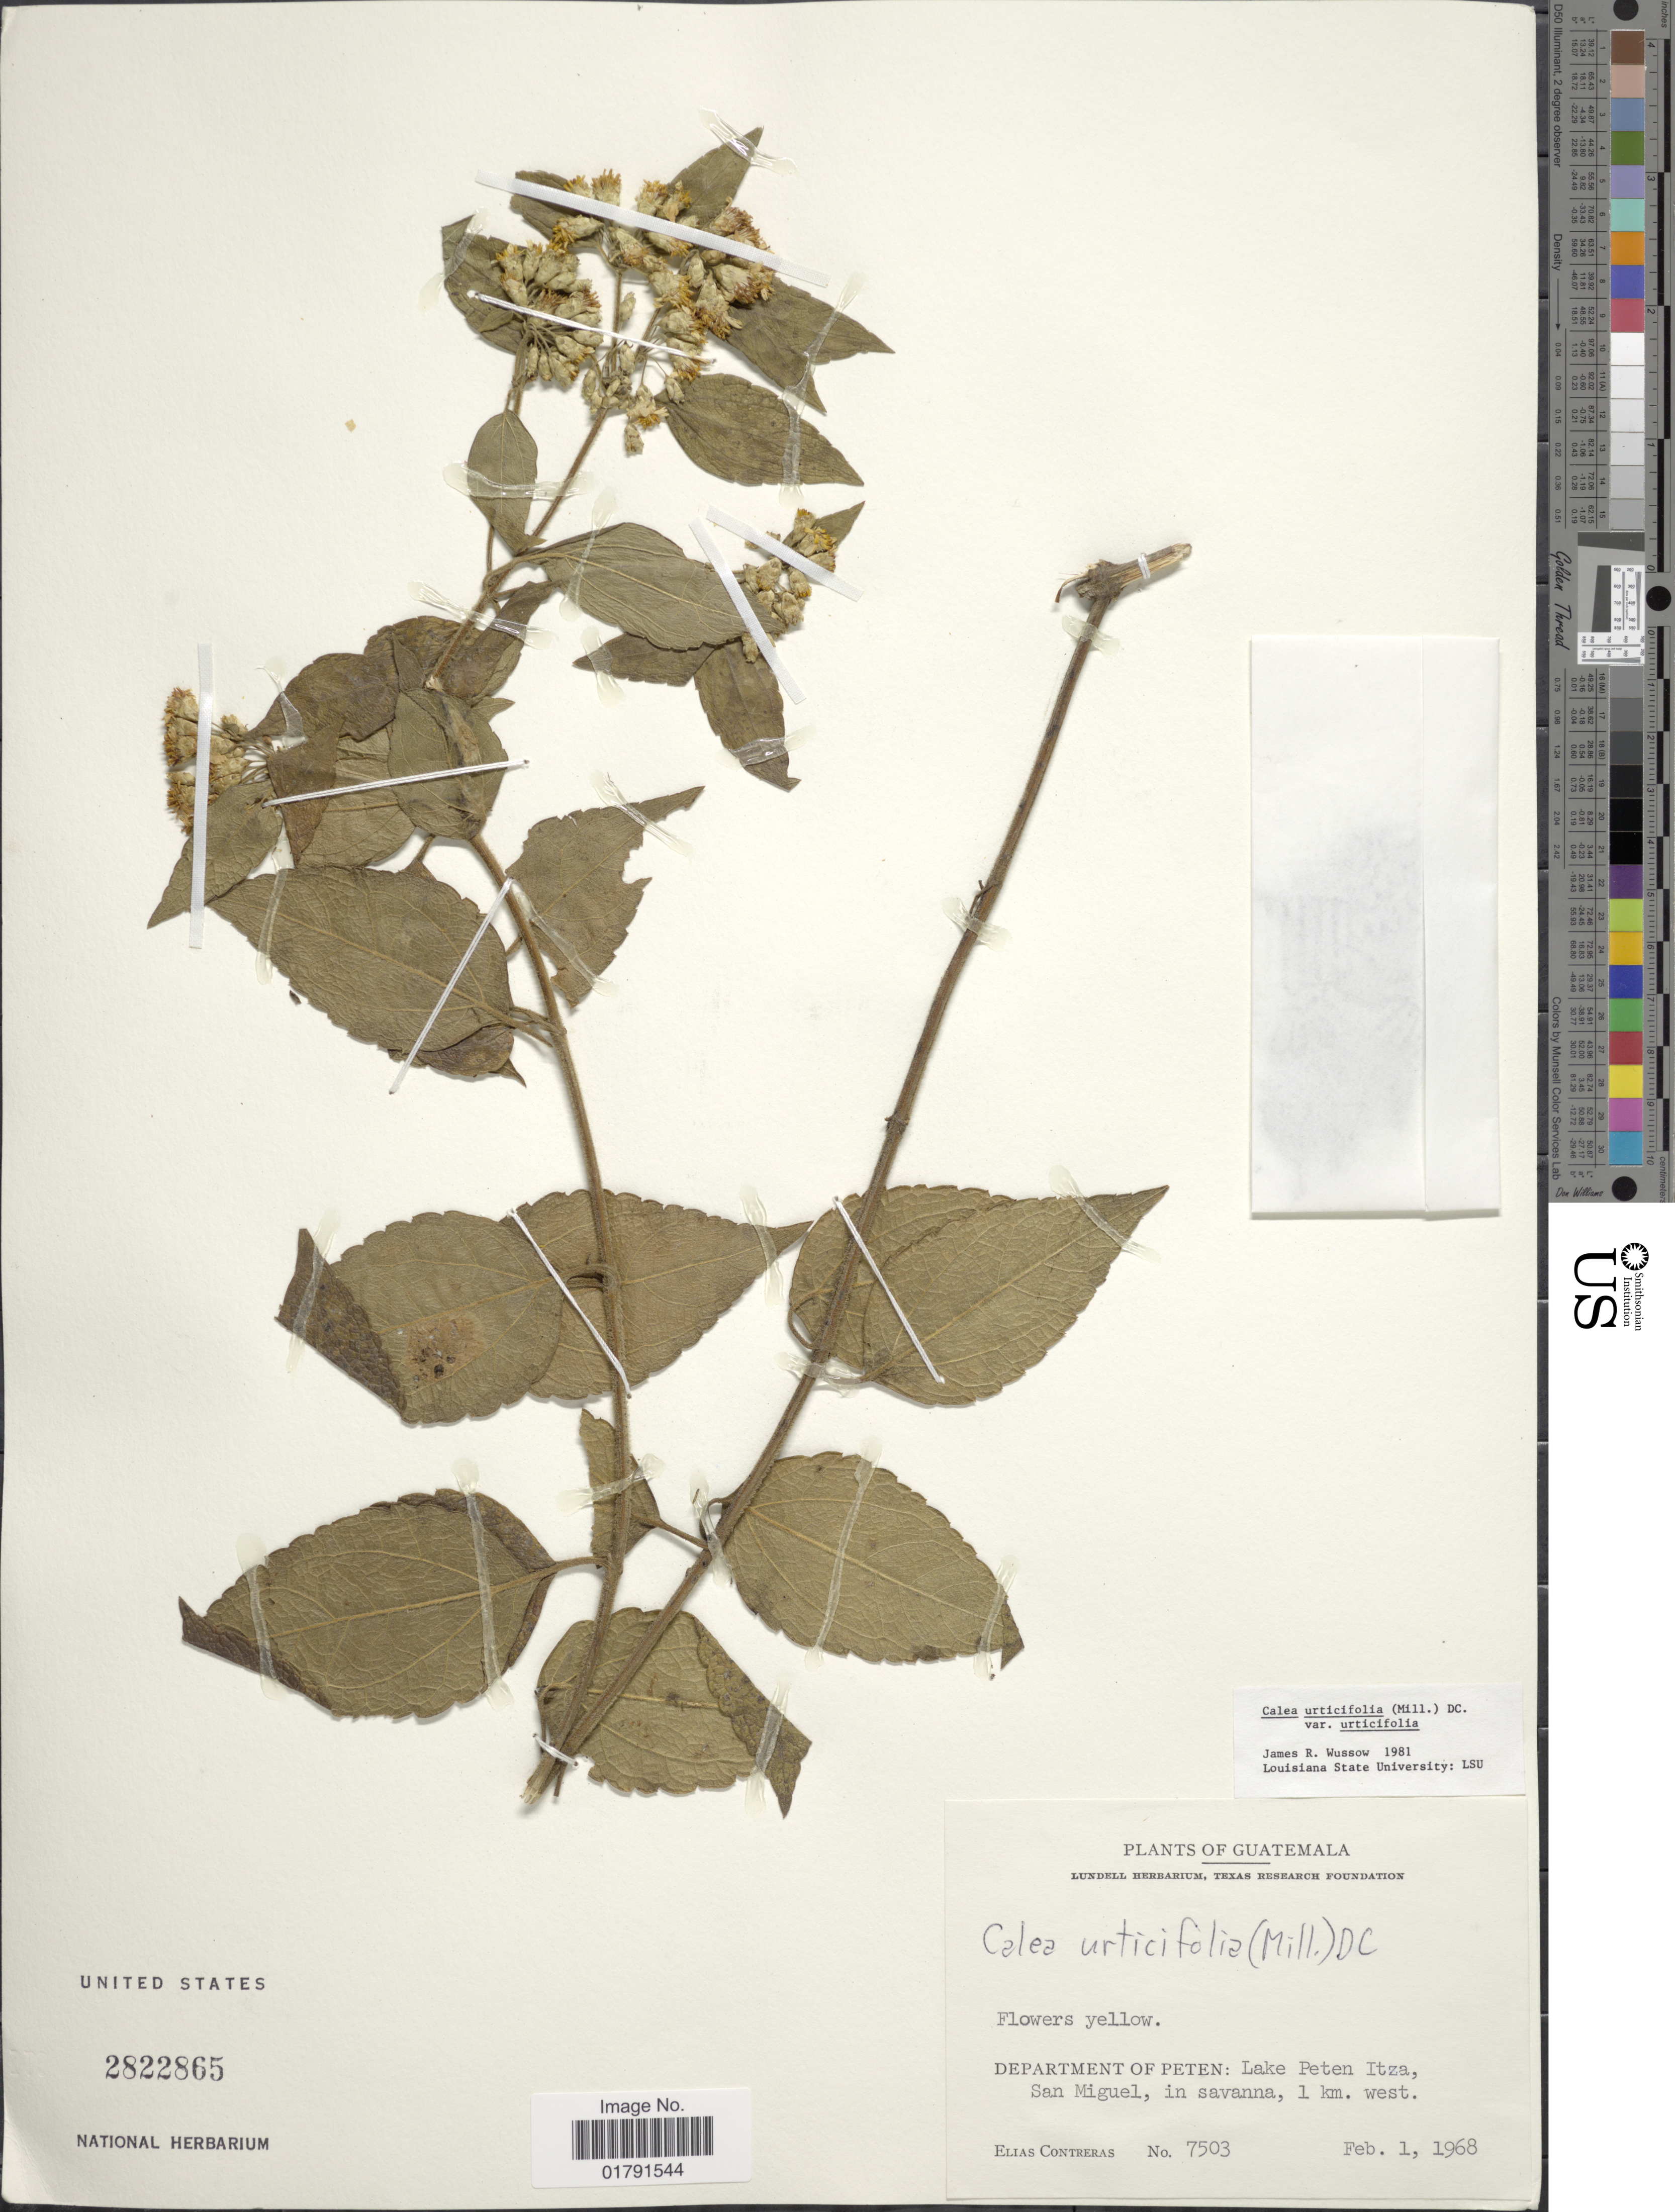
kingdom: Plantae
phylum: Tracheophyta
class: Magnoliopsida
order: Asterales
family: Asteraceae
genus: Calea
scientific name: Calea urticifolia var. urticifolia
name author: (Mill.) DC.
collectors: E. Contreras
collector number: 7503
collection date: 1968-02-01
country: Guatemala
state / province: El Petén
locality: Lake Peten Itza, San Miguel, 1 km west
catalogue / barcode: US 2822865